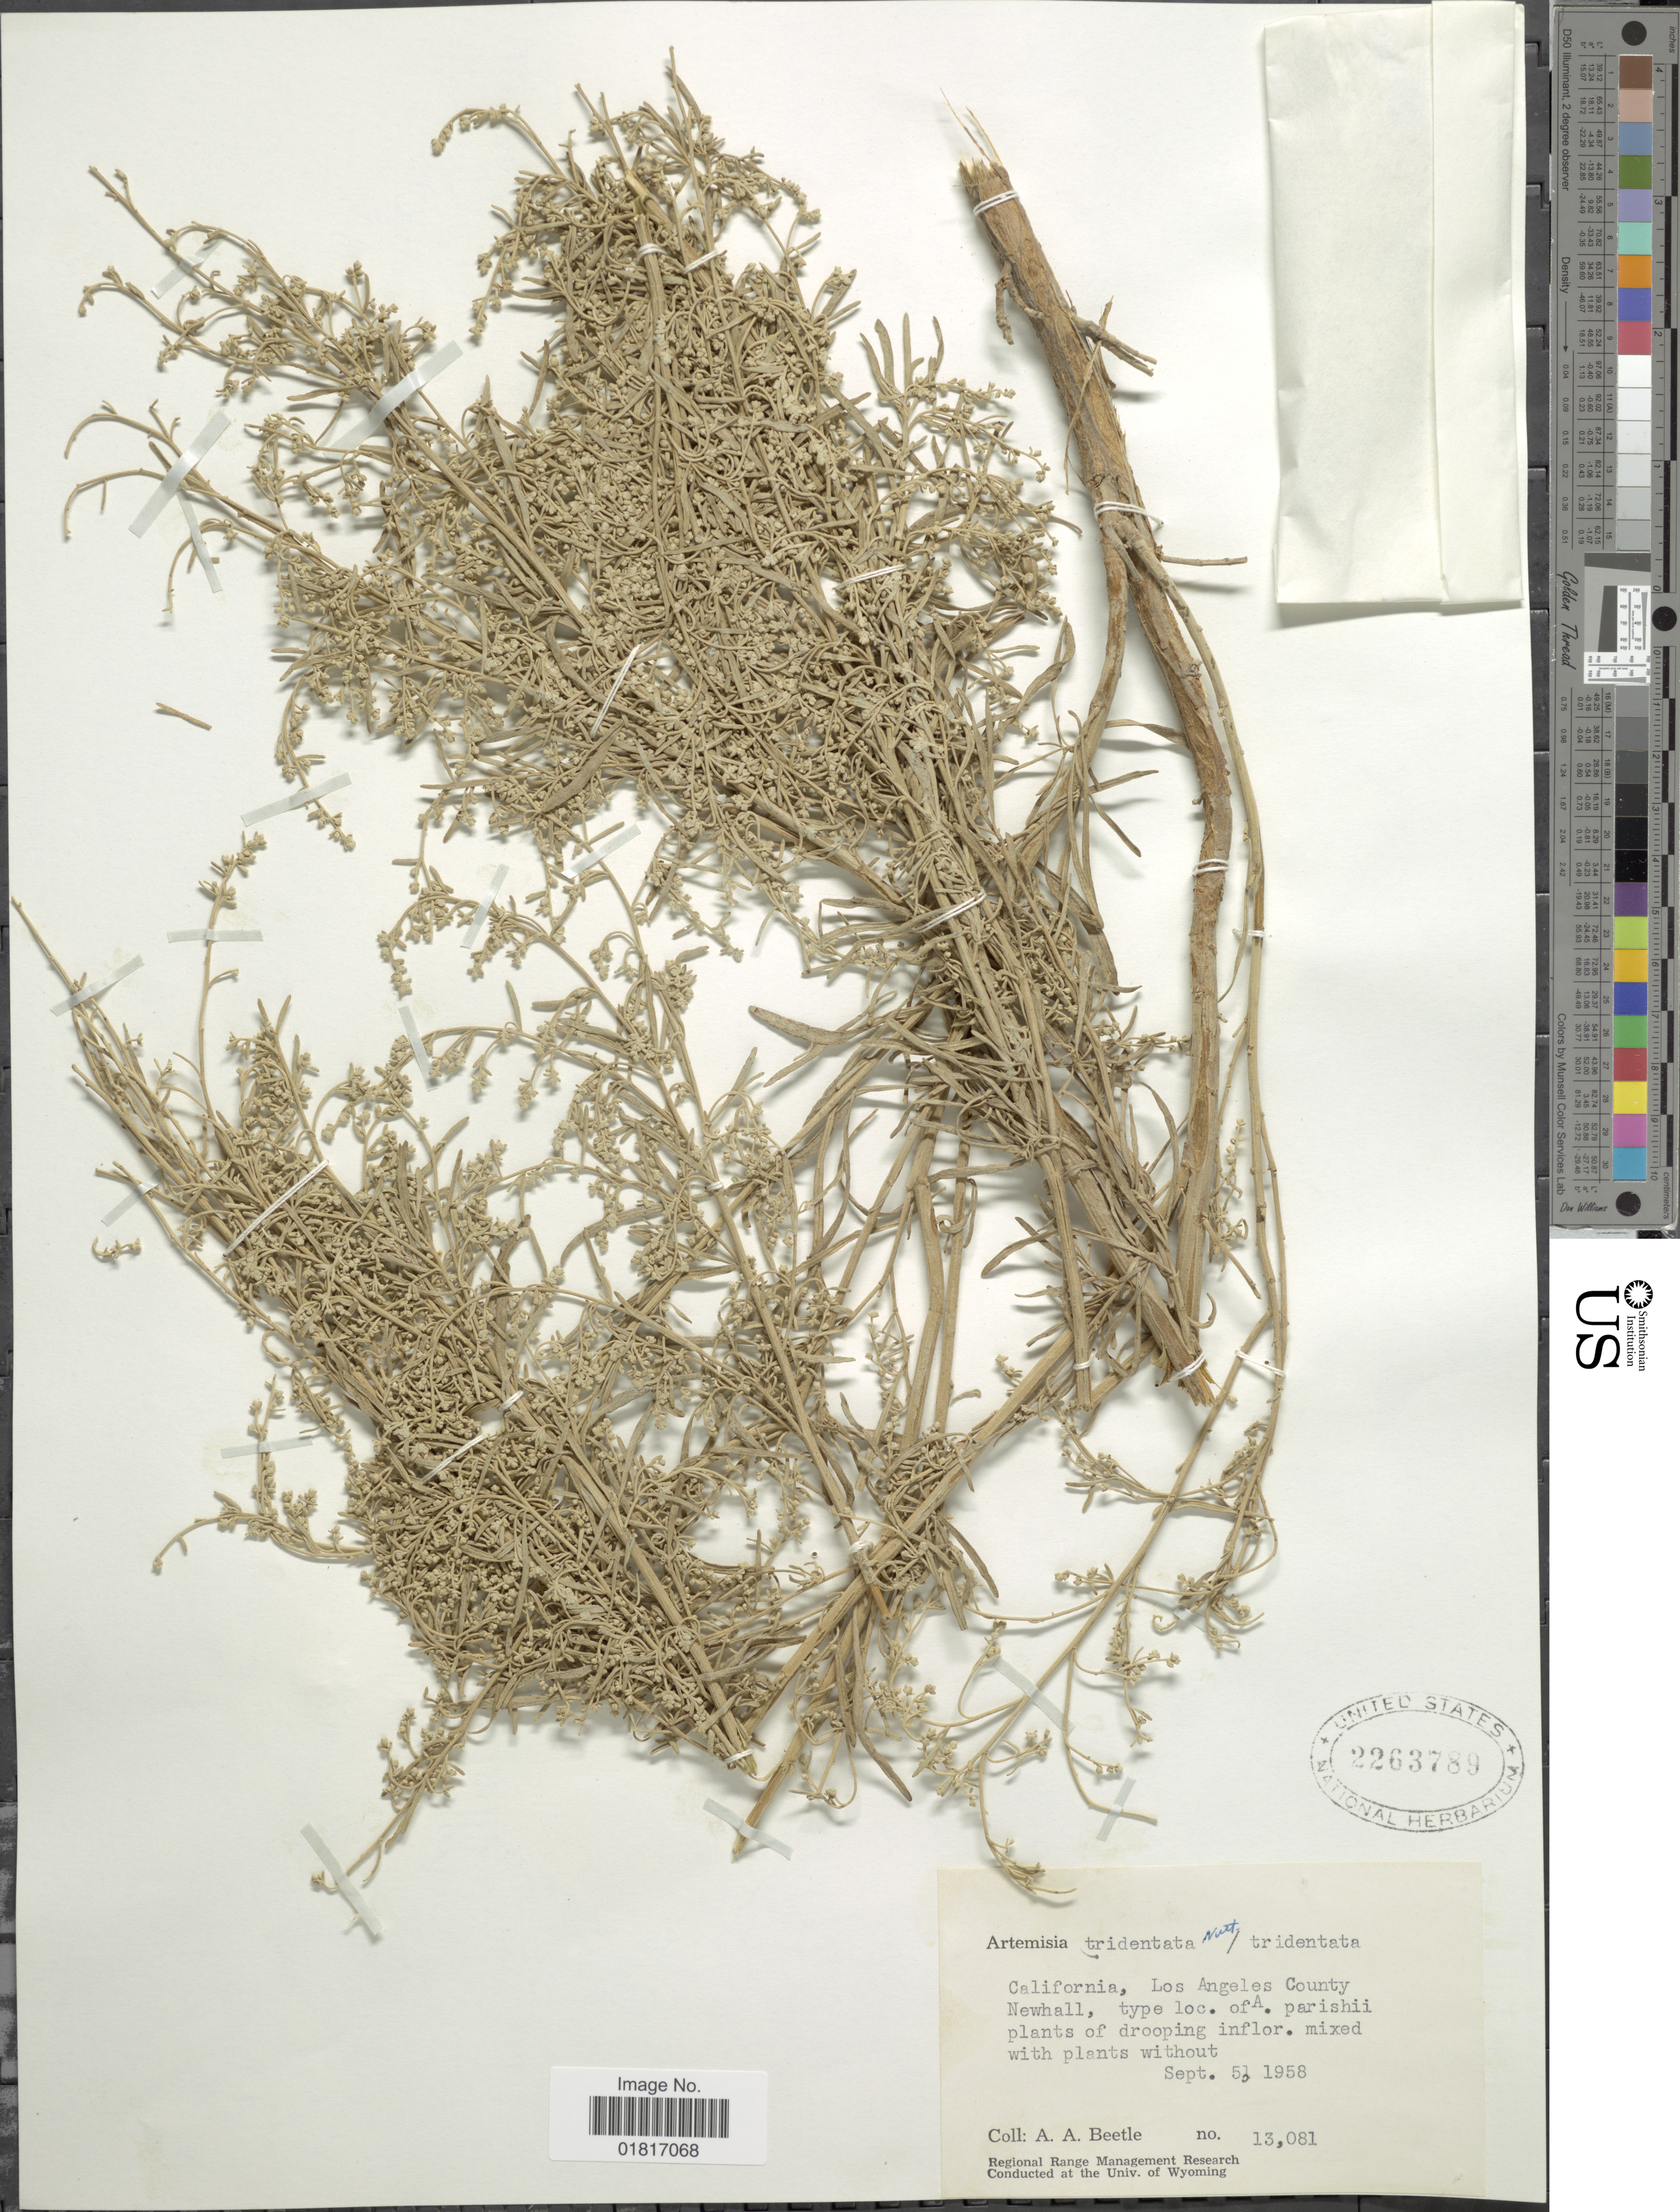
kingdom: Plantae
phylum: Tracheophyta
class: Magnoliopsida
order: Asterales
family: Asteraceae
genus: Artemisia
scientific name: Artemisia tridentata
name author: Nutt.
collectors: A. A. Beetle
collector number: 13081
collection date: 1958-09-05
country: United States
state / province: California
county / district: Los Angeles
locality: Los Angeles County Newhall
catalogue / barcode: US 2263789